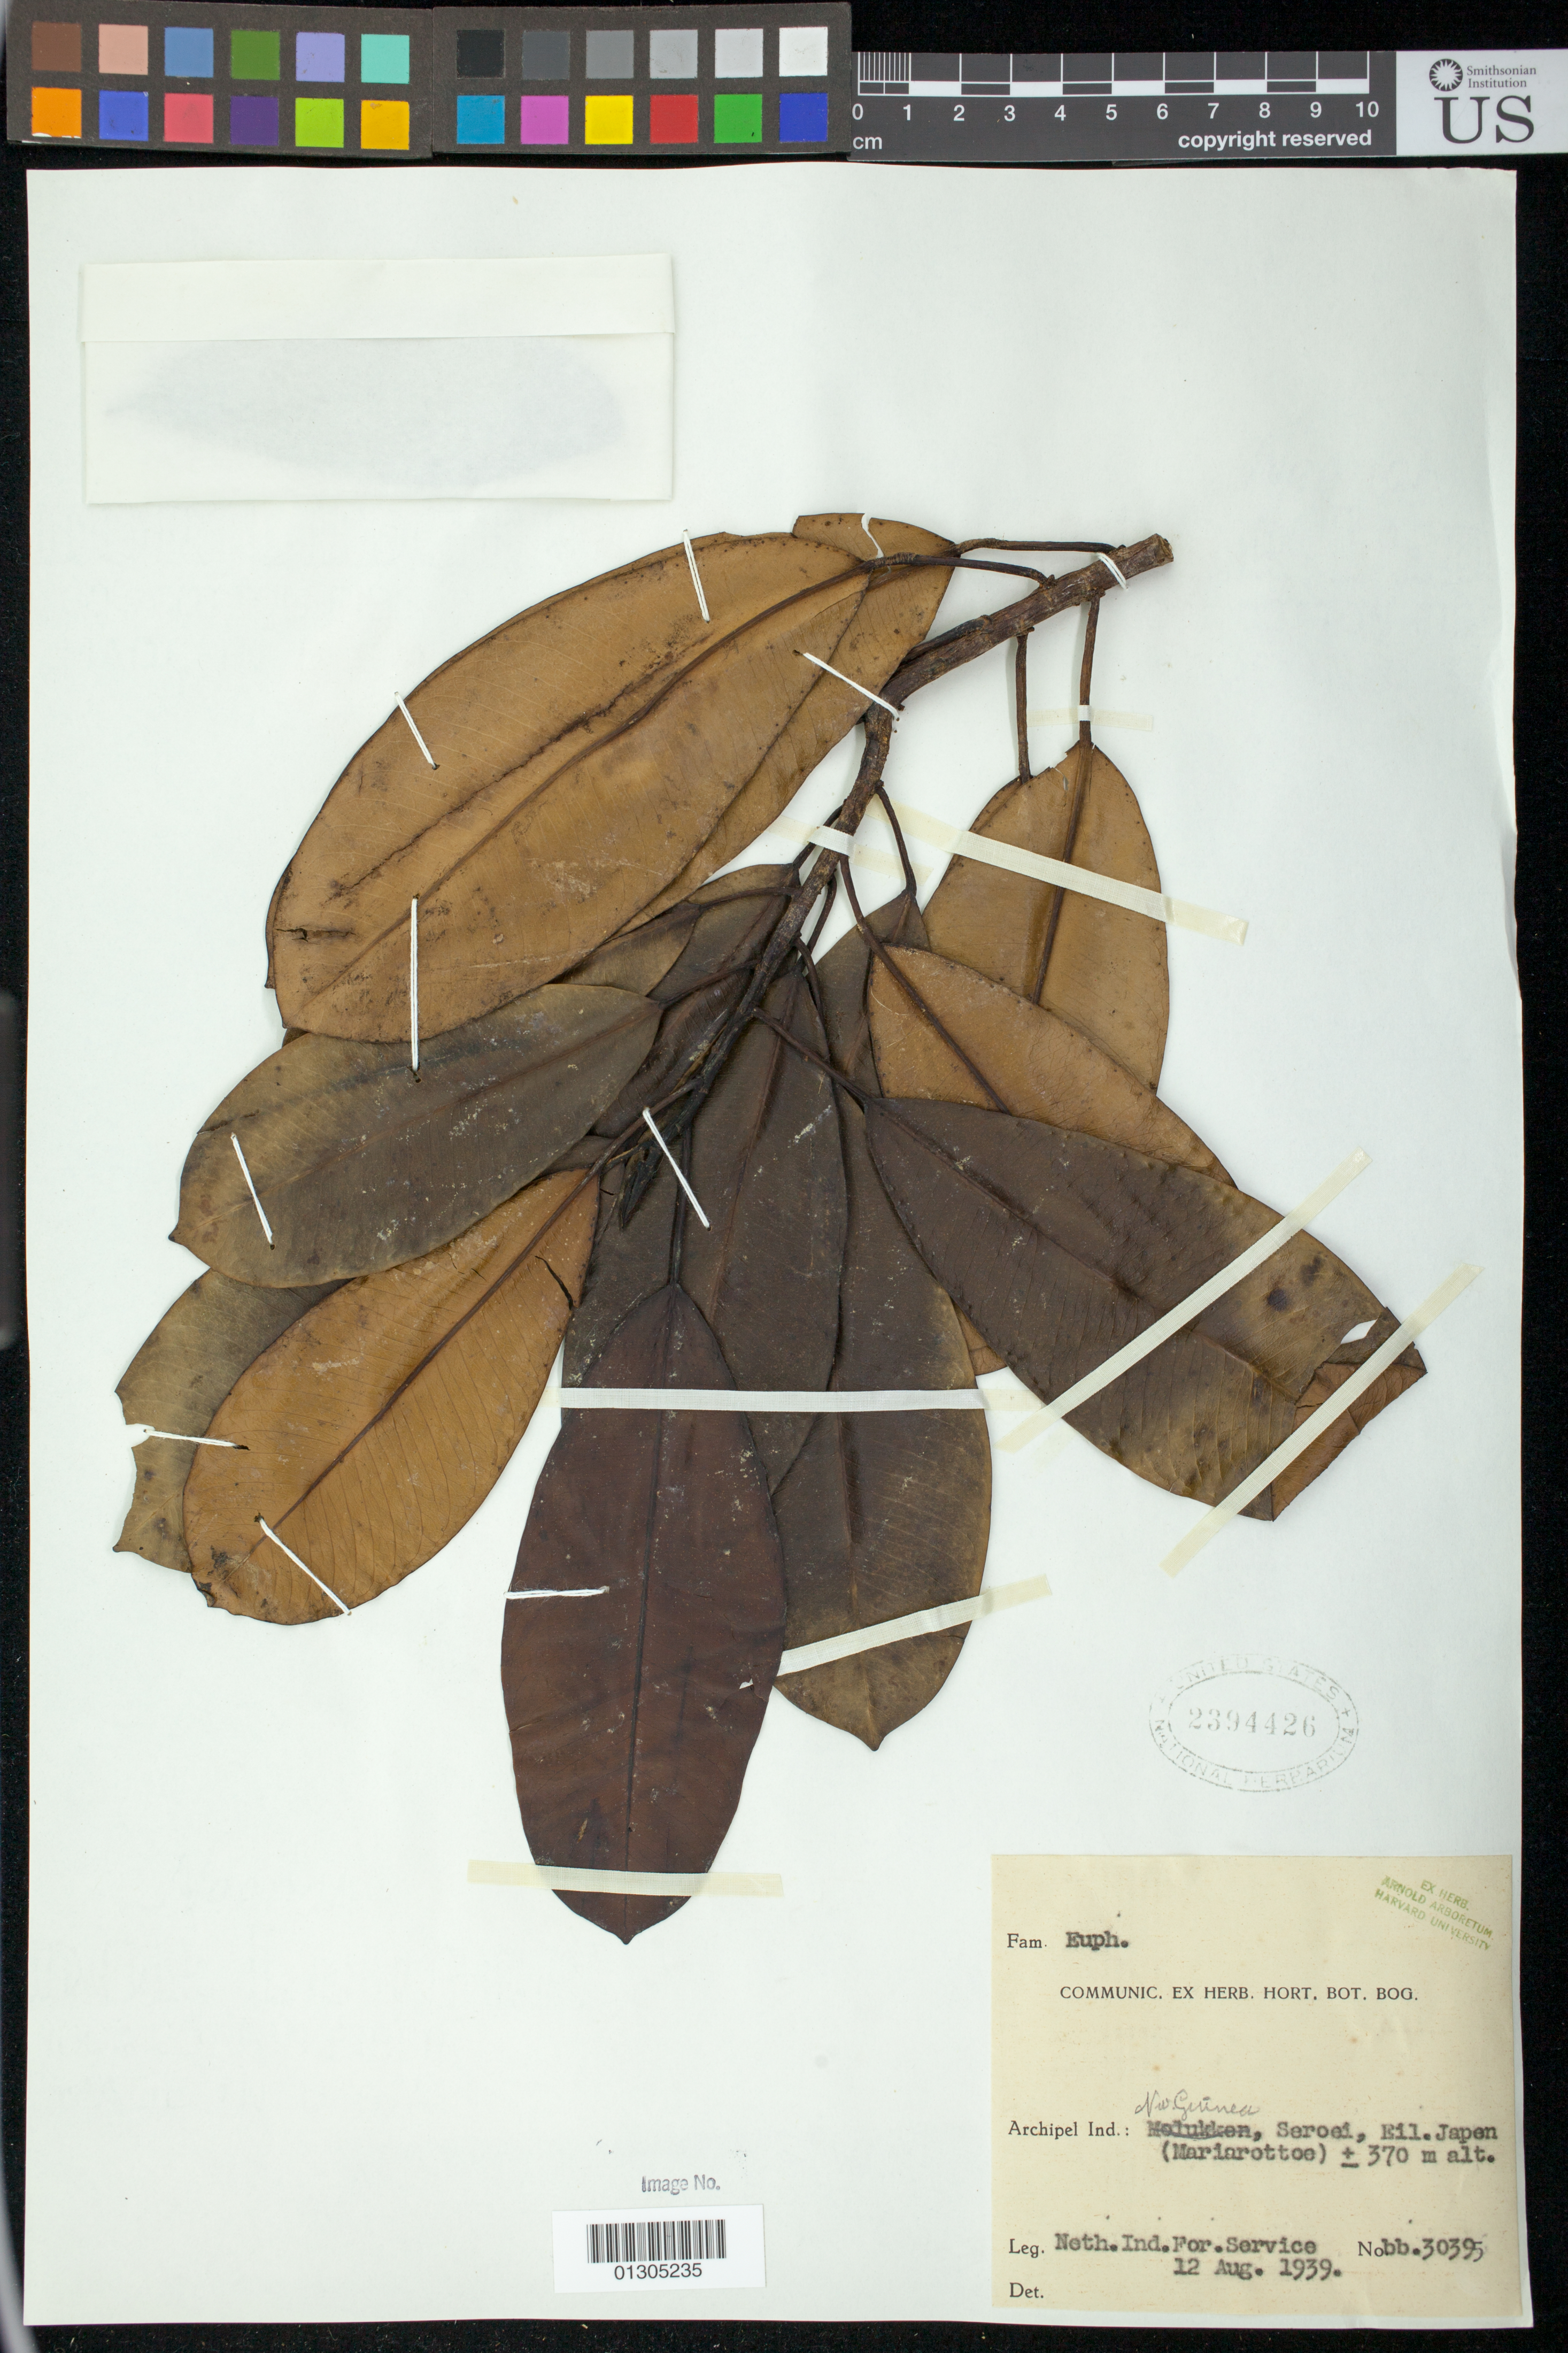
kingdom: Plantae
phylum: Tracheophyta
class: Magnoliopsida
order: Malpighiales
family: Euphorbiaceae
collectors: Neth. Ind. For. Service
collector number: bb.30395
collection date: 1939-08-12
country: Indonesia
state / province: Papua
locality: Seroei, Eil. Japen (Mariarottoe)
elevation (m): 370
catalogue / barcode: US 2394426